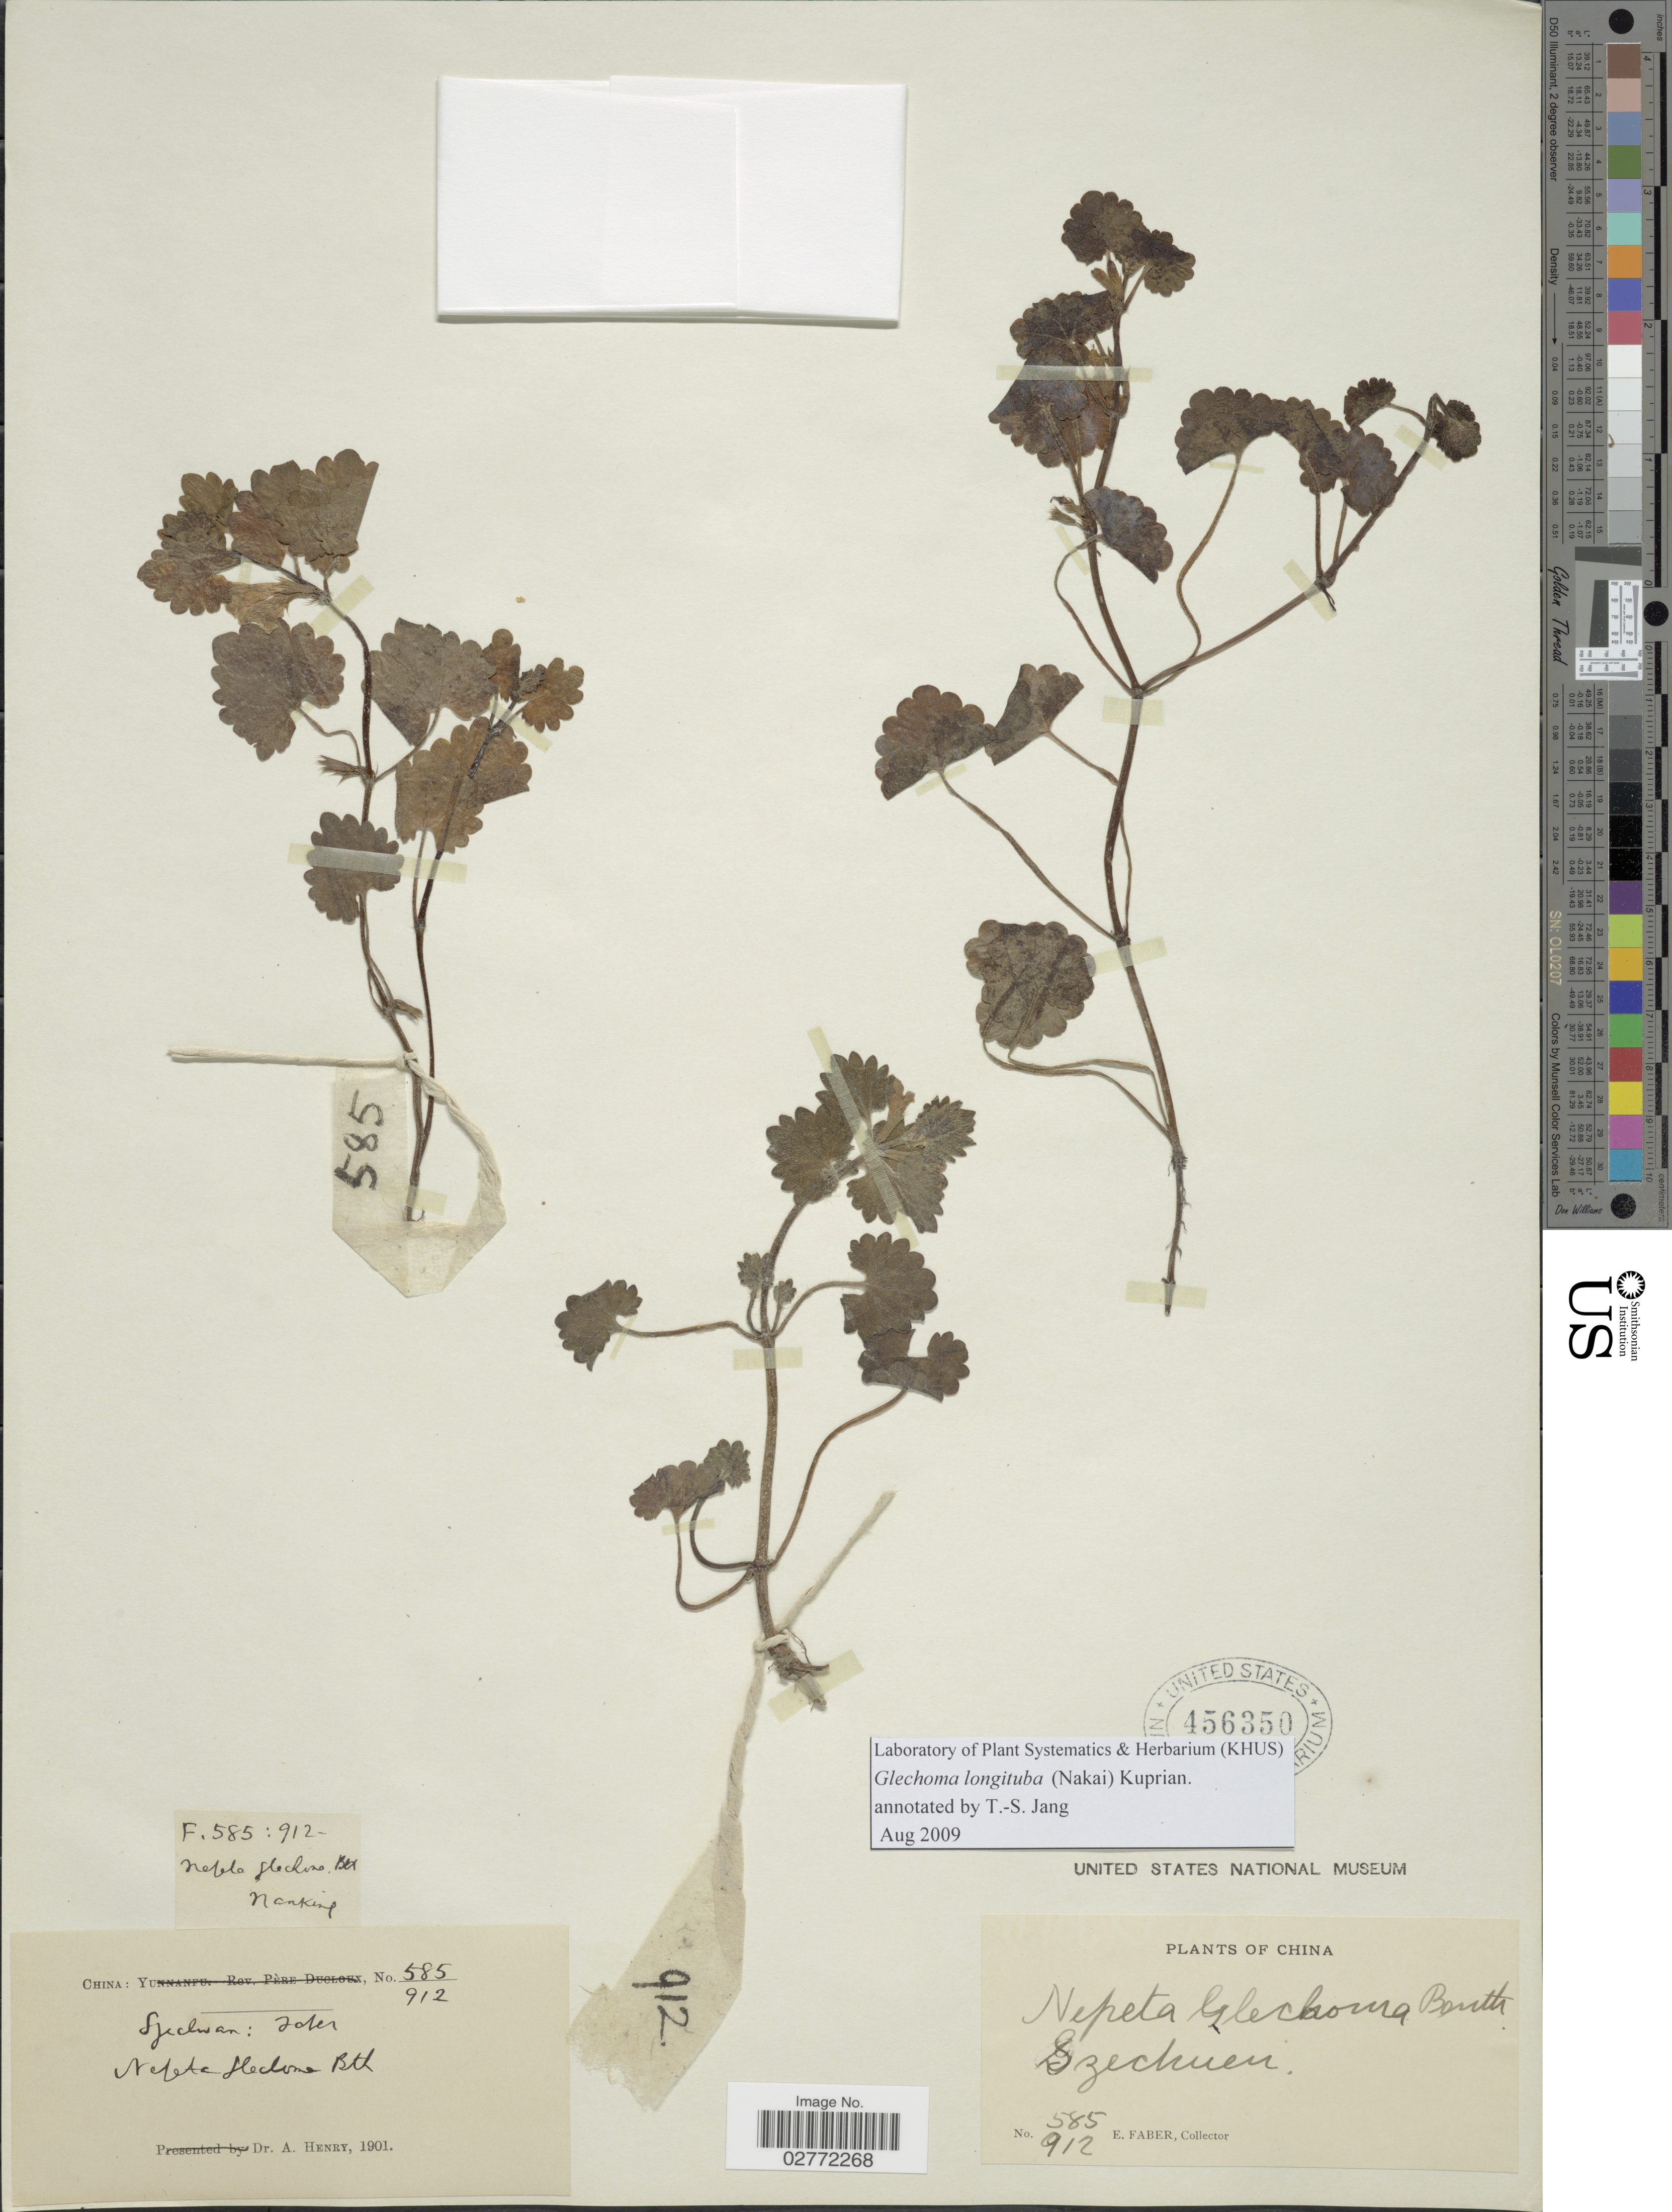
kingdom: Plantae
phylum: Tracheophyta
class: Magnoliopsida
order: Lamiales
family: Lamiaceae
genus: Glechoma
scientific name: Glechoma longituba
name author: (Nakai) Kuprian.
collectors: E. Faber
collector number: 585912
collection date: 1901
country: China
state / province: Sichuan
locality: Szechuan. Szechwan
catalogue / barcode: US 456350